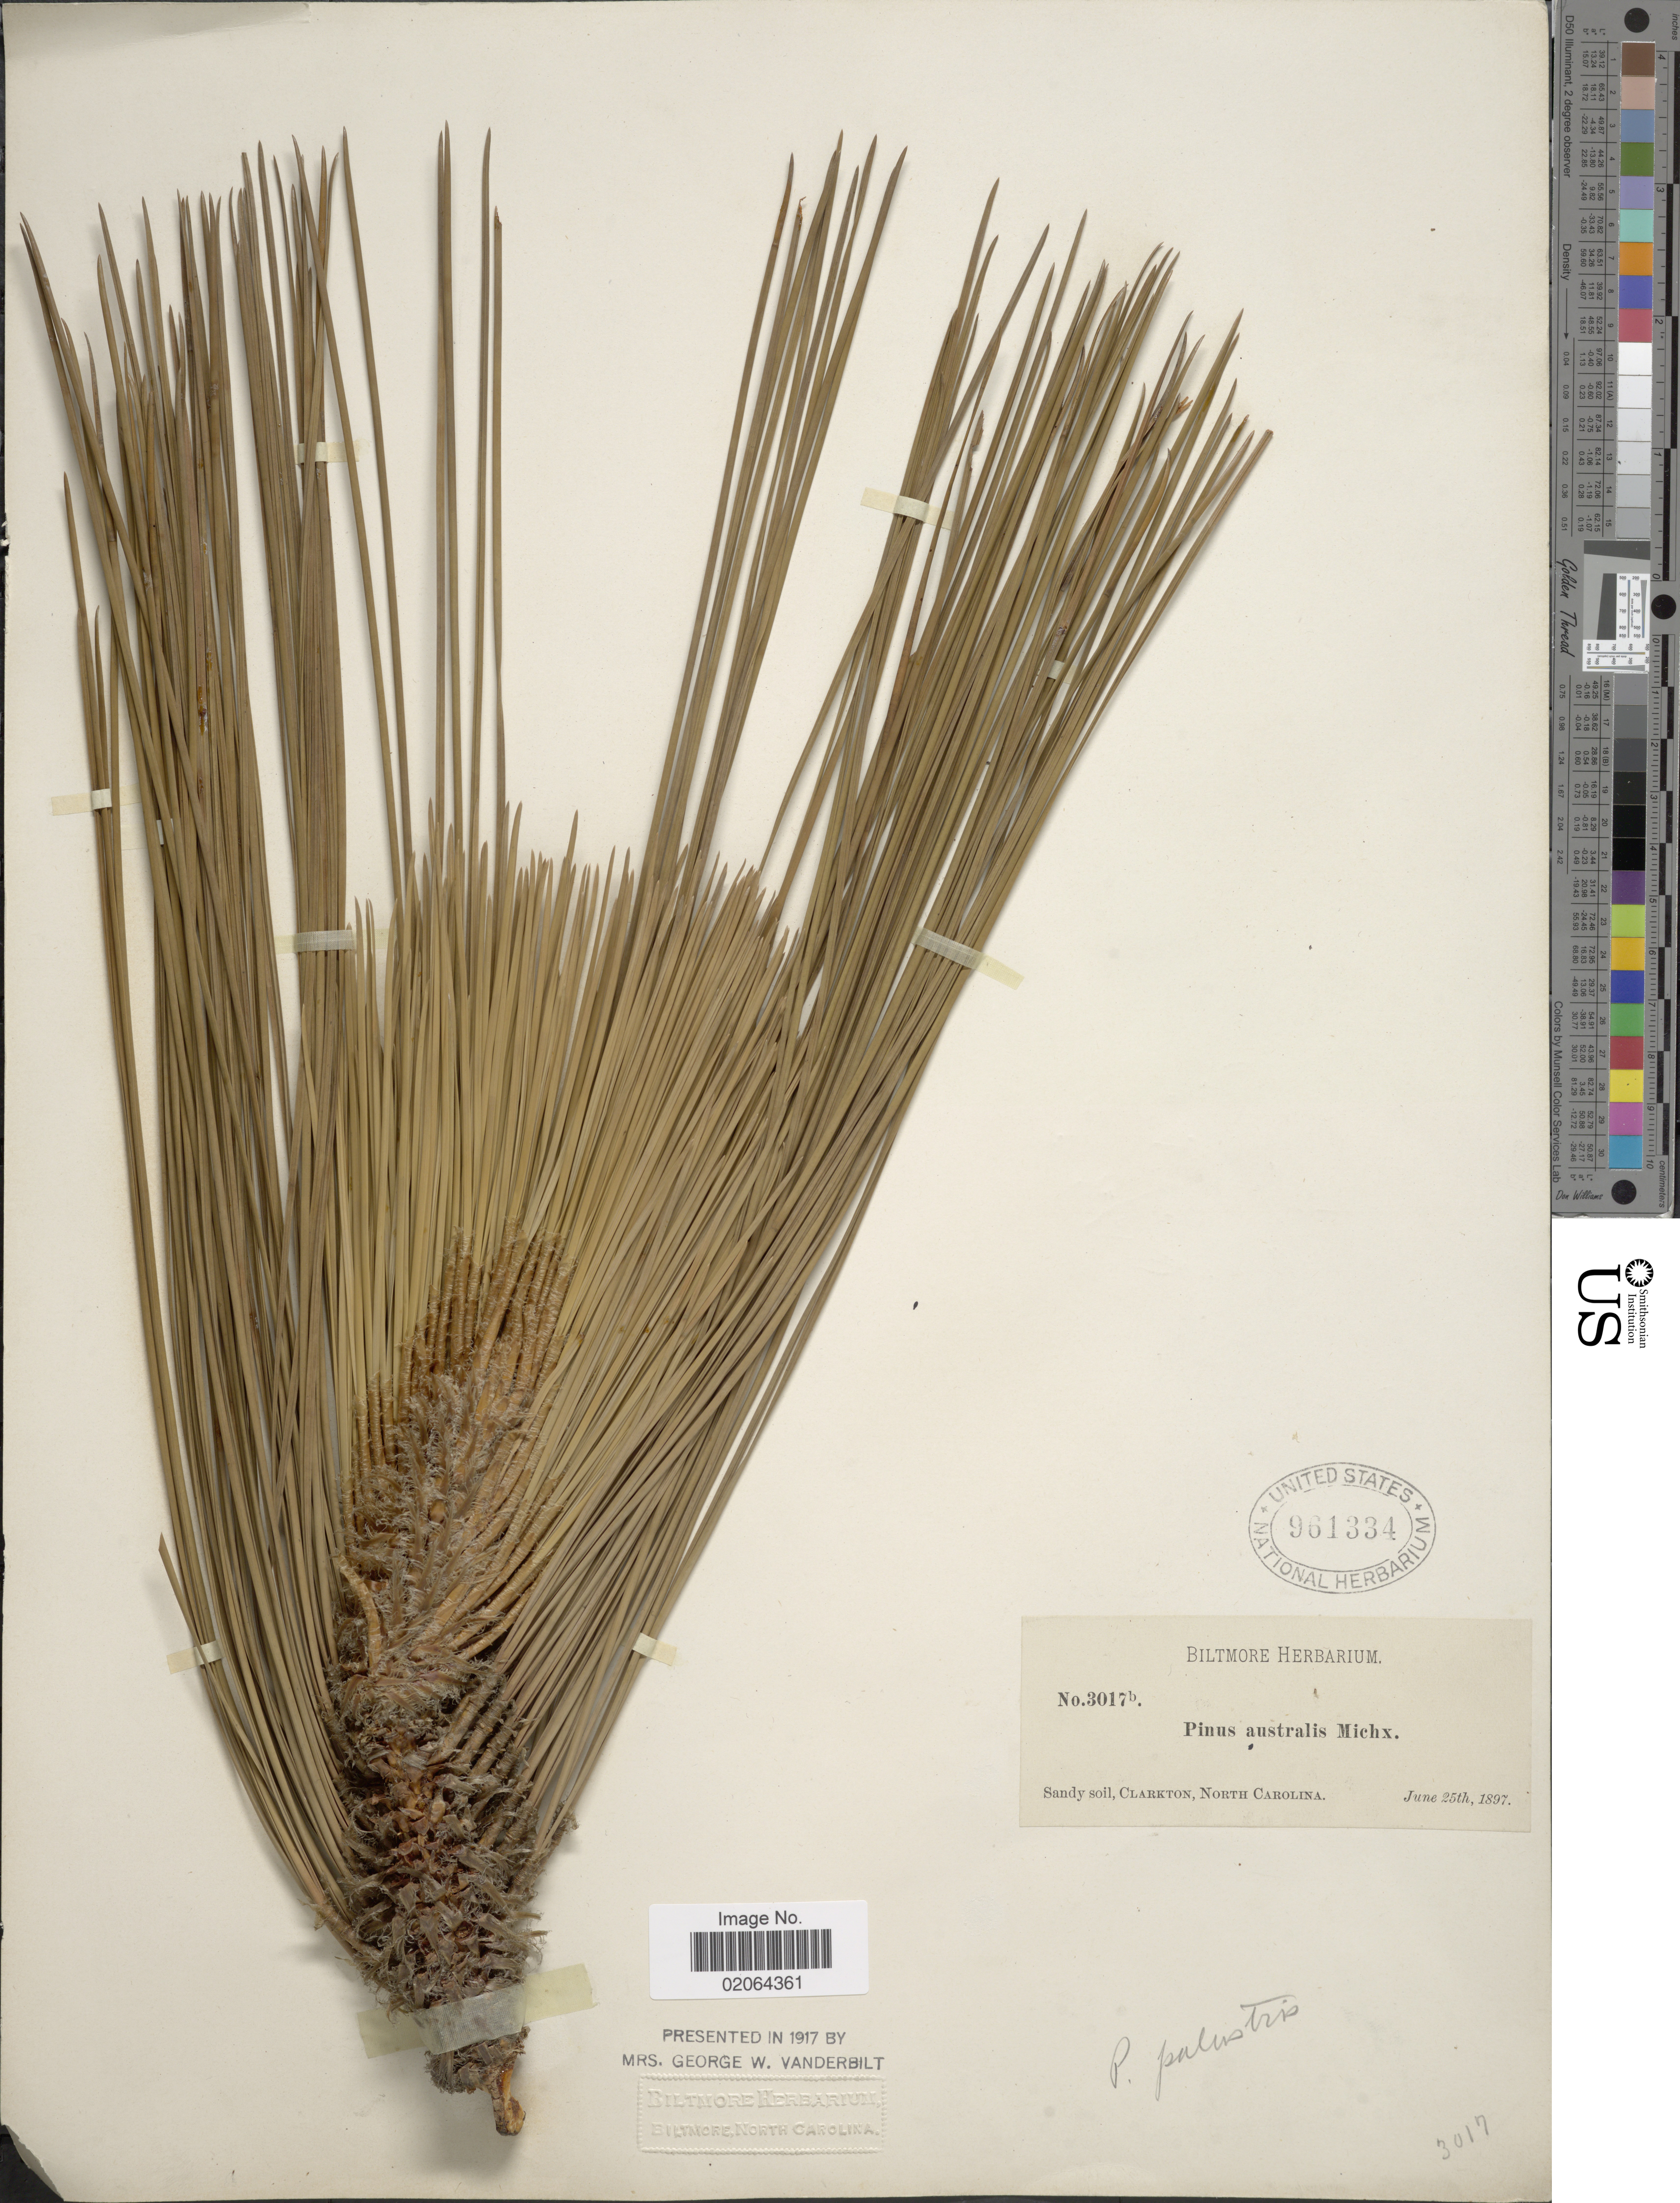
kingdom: Plantae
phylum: Tracheophyta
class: Pinopsida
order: Pinales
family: Pinaceae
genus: Pinus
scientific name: Pinus palustris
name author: Mill.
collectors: ex herb. Biltmore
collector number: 3017b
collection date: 1897-06-25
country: United States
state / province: South Carolina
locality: Sandy coil, Clarkton, North Carolina.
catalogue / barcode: US 961334